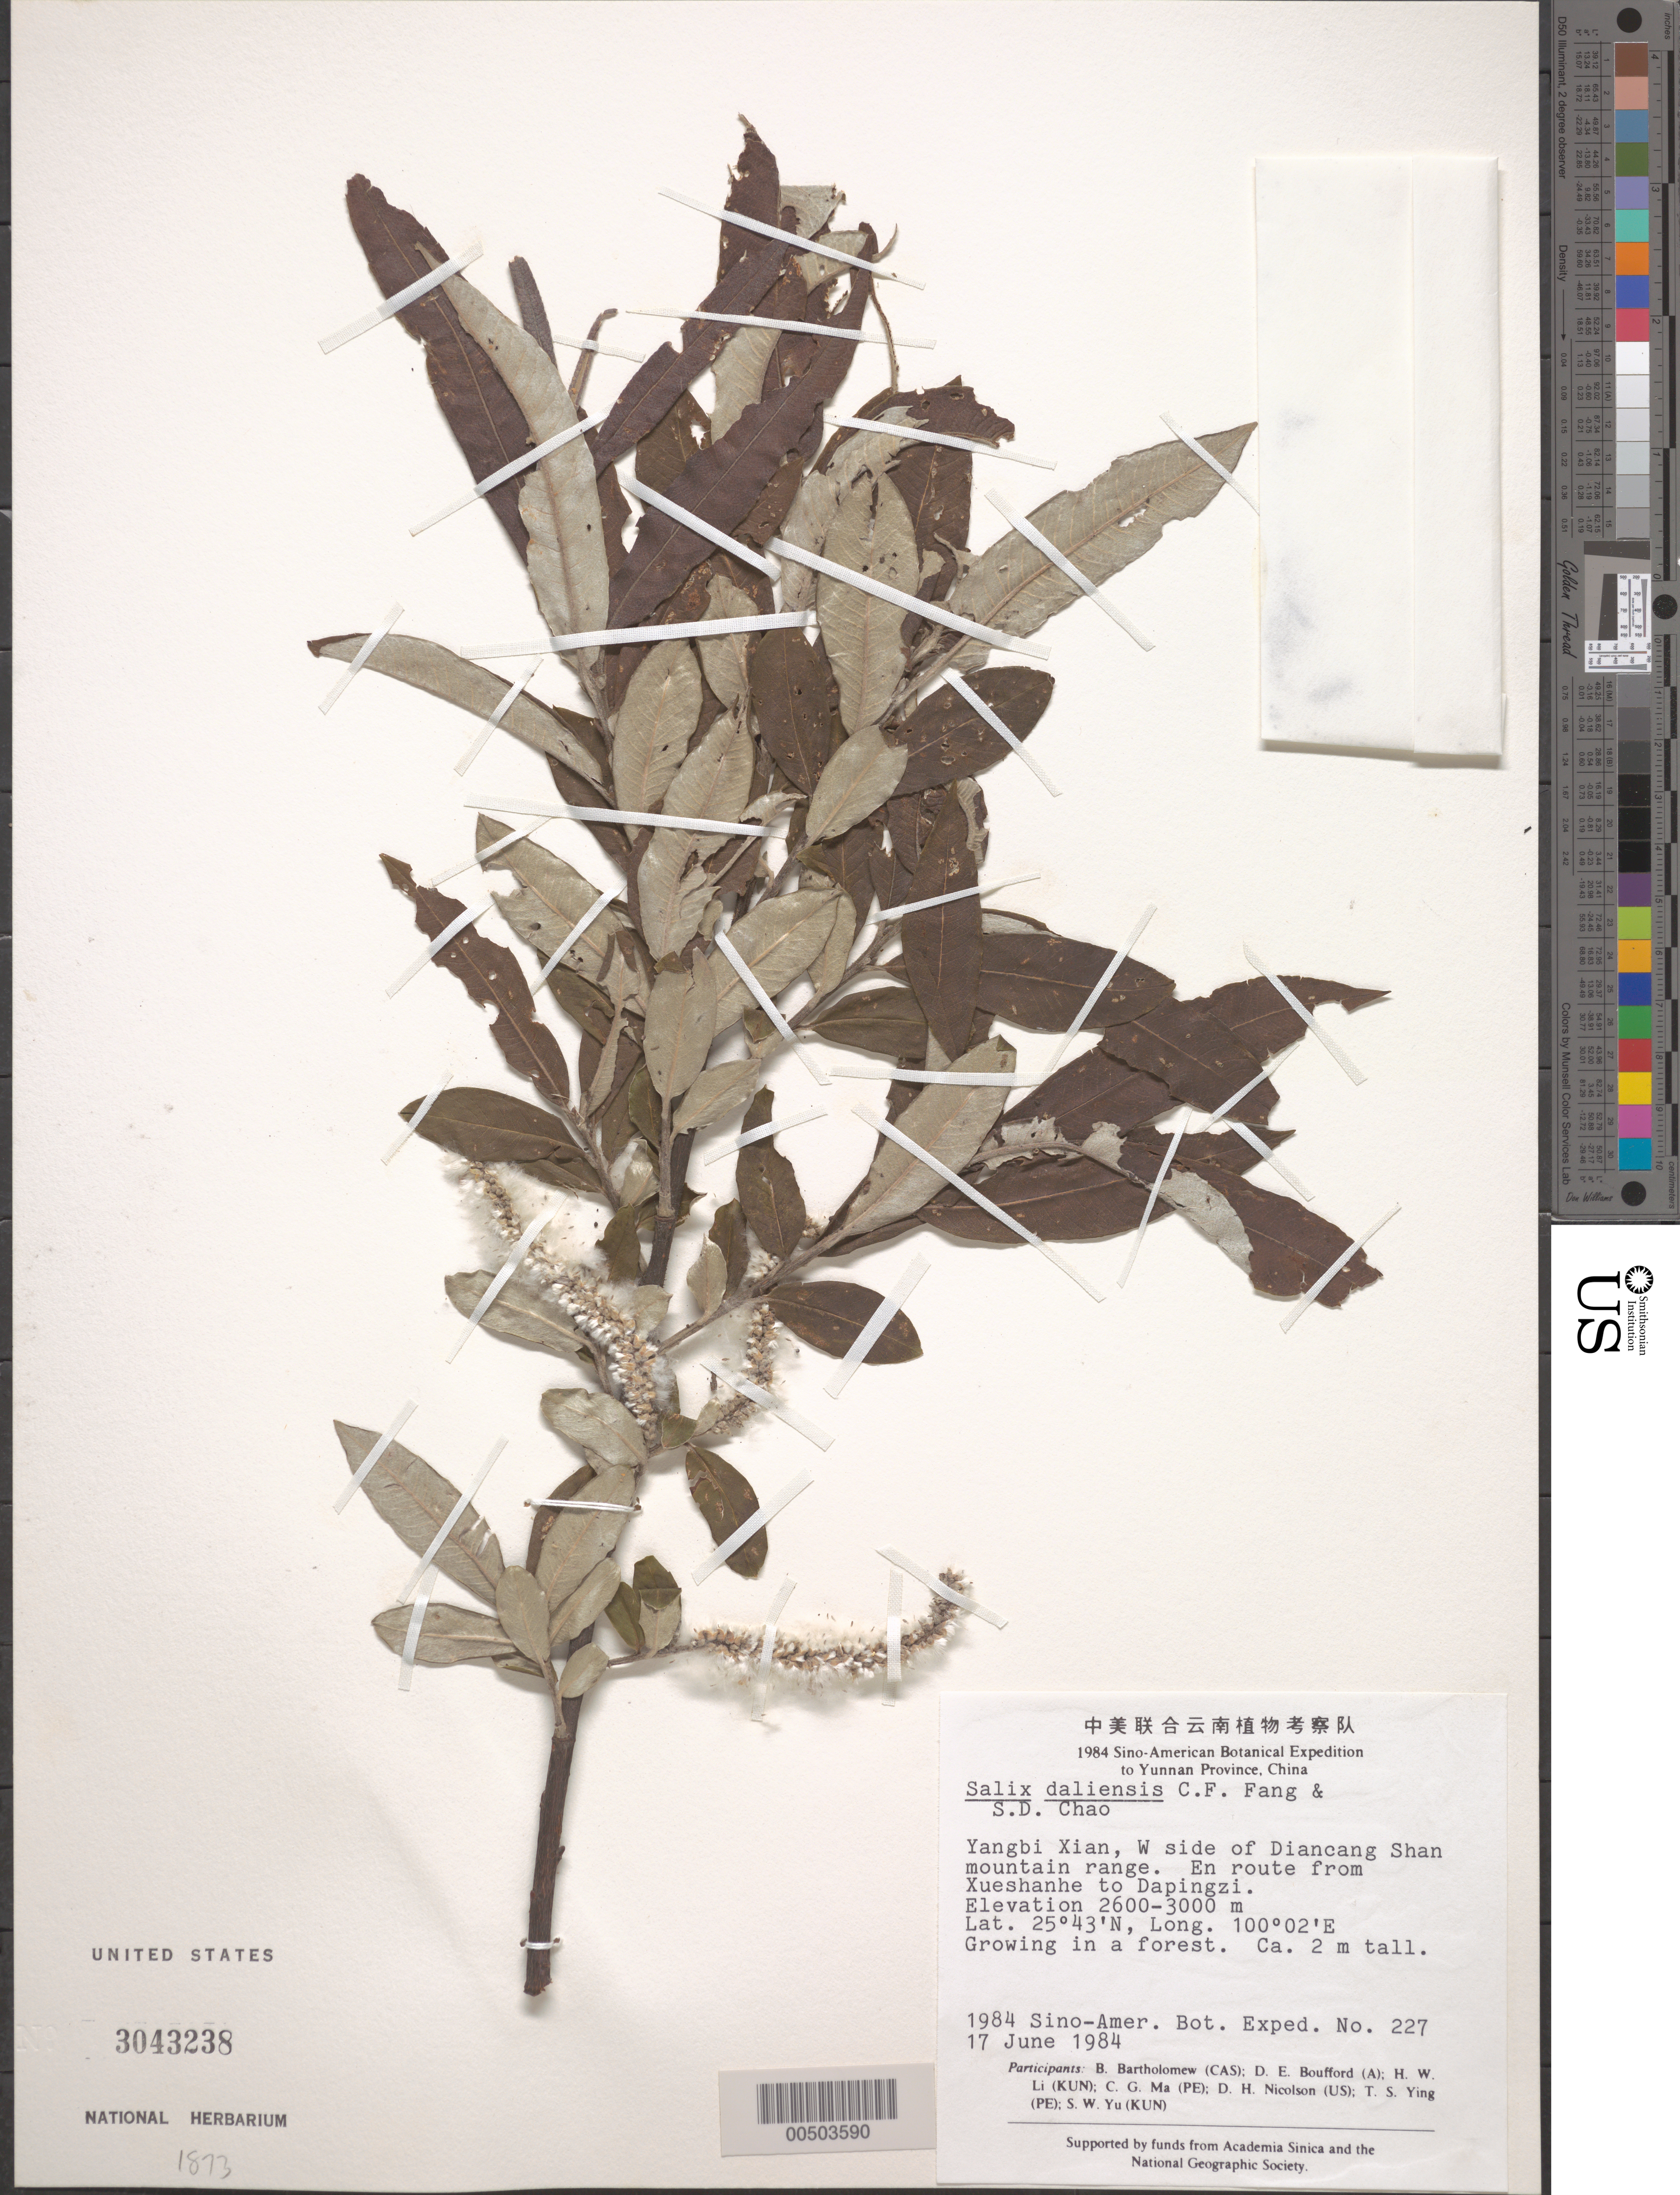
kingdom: Plantae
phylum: Tracheophyta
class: Magnoliopsida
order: Malpighiales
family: Salicaceae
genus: Salix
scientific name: Salix daliensis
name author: C.F. Fang & S.D. Zhao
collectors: B. M. Bartholomew, D. E. Boufford, H. W. Li, C. Ma, D. H. Nicolson, T. Ying & S. Yu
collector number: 227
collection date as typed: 17 Jun 1984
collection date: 1984-06-17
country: China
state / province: Yunnan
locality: W side of Diancang Shan mountain range. En route from Xueshanhe to Dapingzi, Yangbi District (Yangbi Xian)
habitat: Growing in a forest. ca. 2 m tall.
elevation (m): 2600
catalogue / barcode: US 3043238